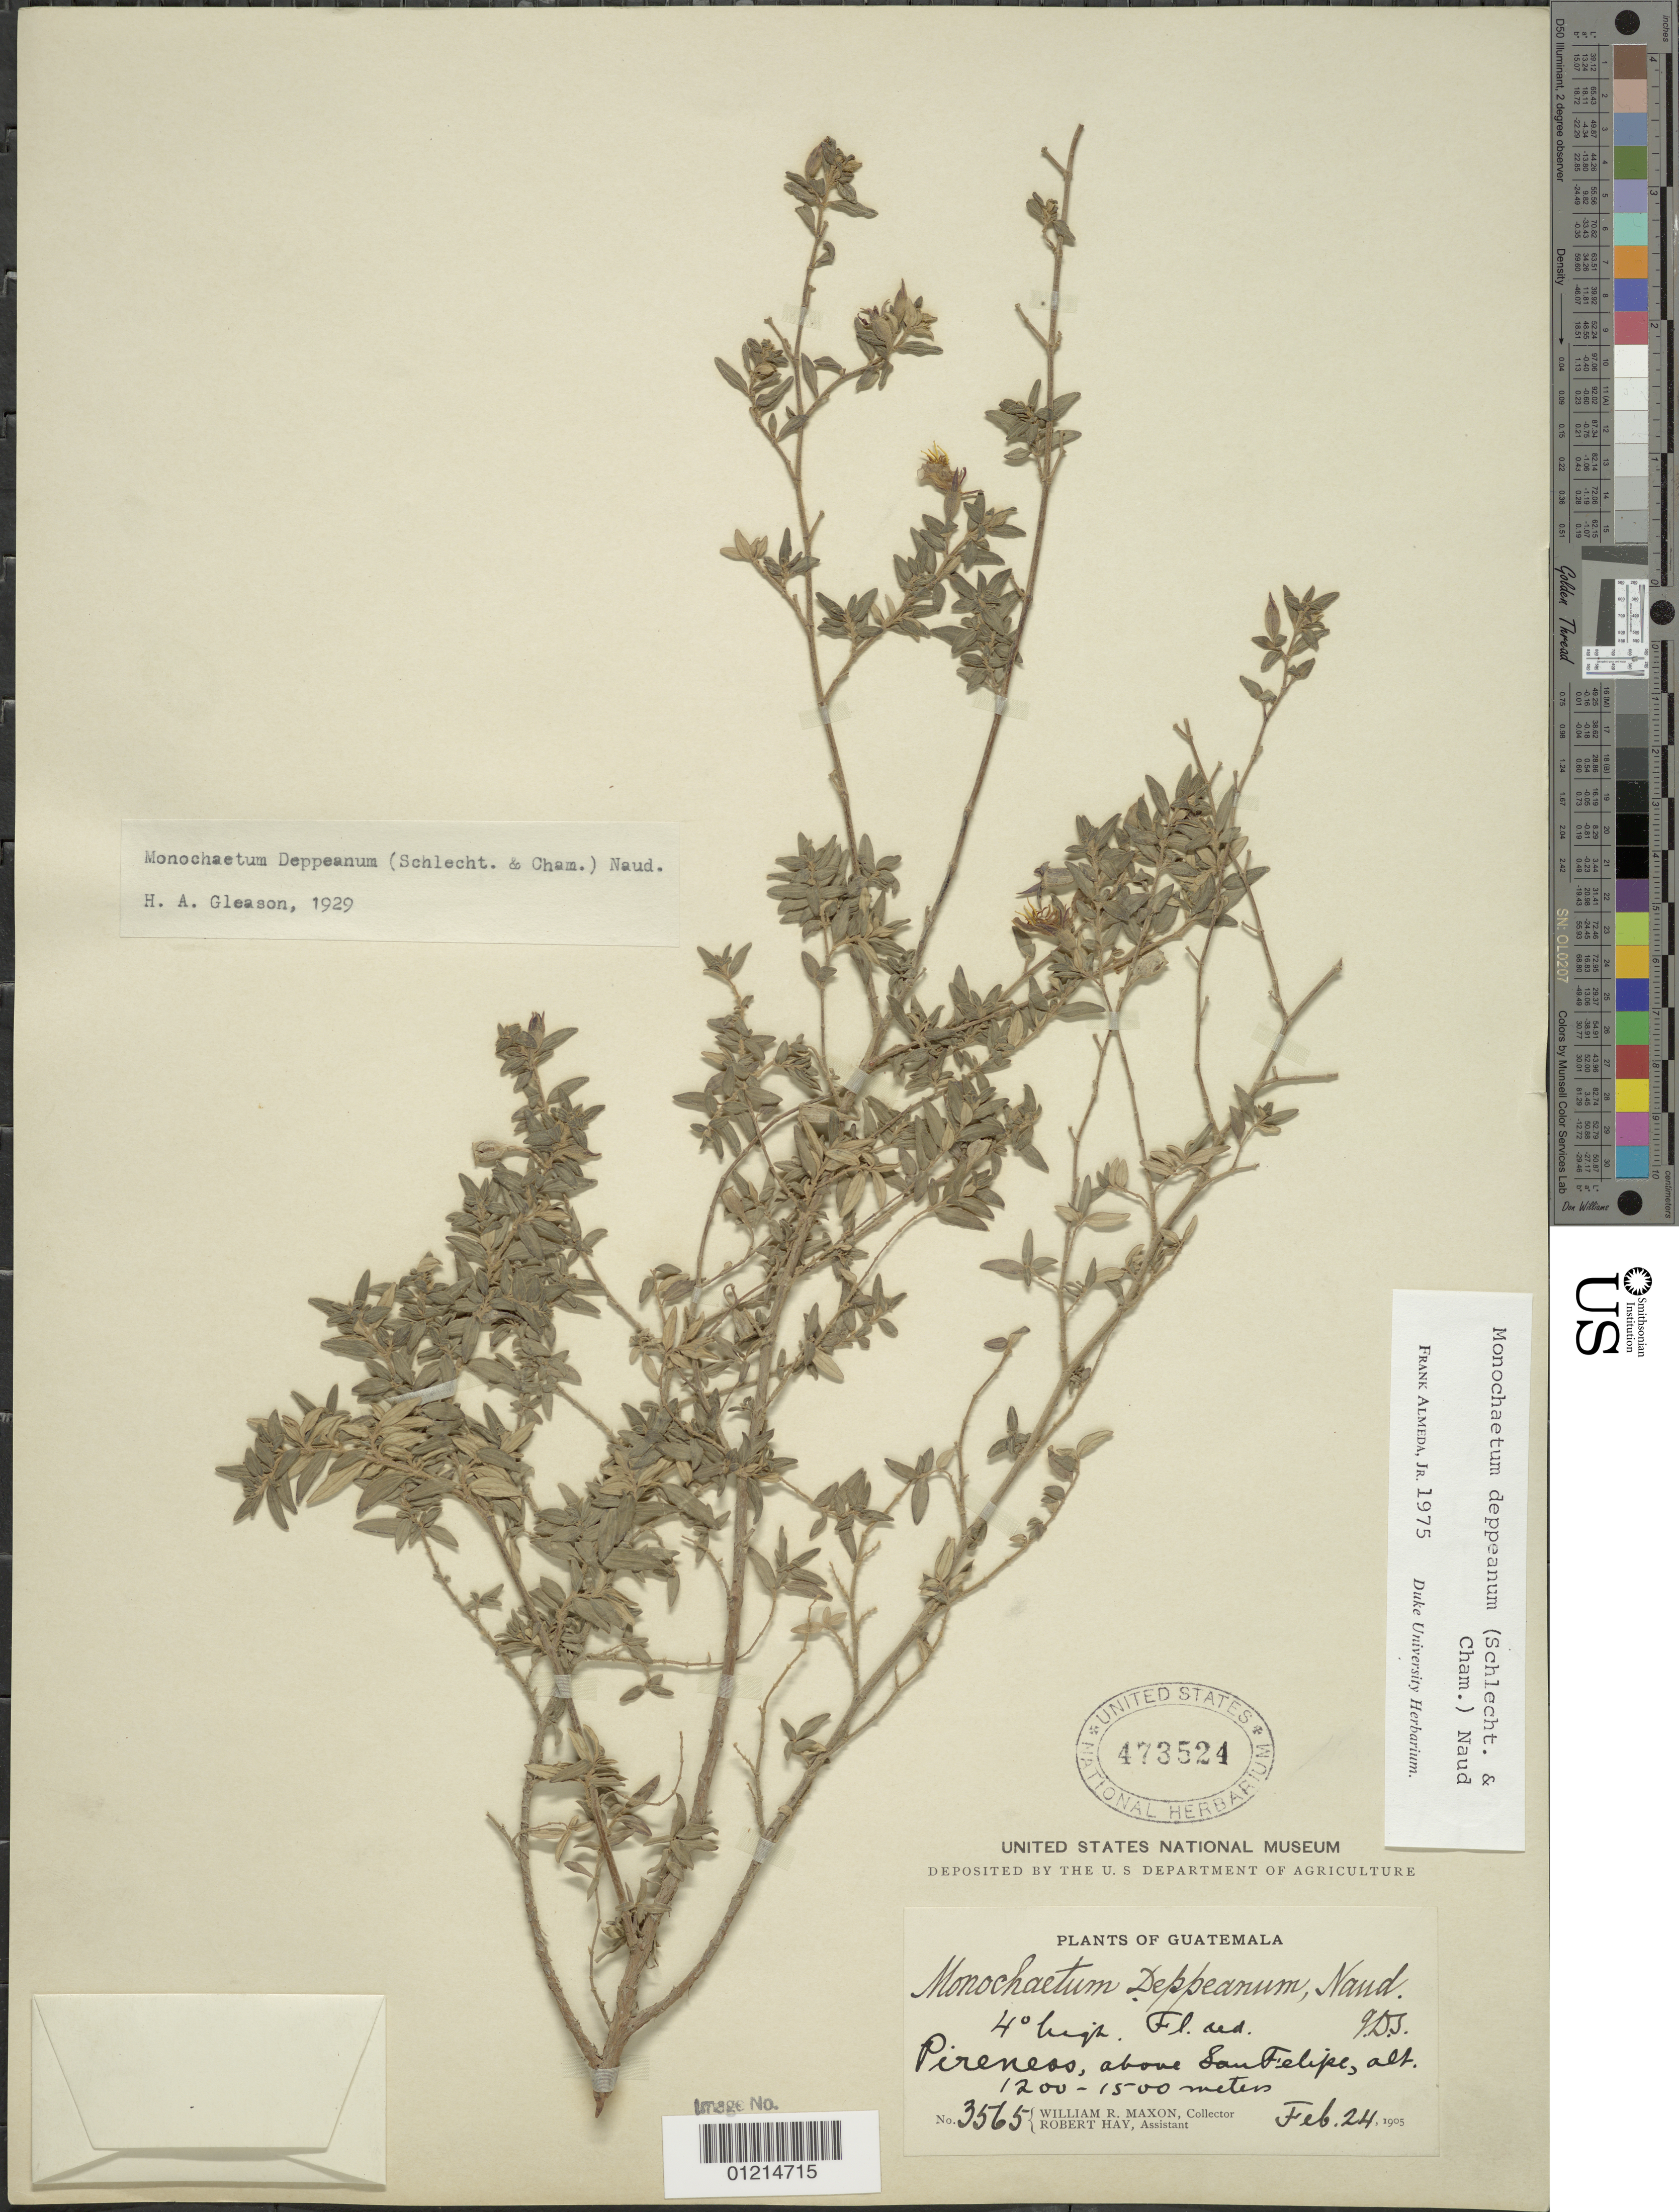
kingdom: Plantae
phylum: Tracheophyta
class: Magnoliopsida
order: Myrtales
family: Melastomataceae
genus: Monochaetum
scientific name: Monochaetum deppeanum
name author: (Schltdl. & Cham.) Naudin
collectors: W. R. Maxon & R. Hay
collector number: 3565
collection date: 1905-02-24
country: Guatemala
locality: Pireneos, above San Felipe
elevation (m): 1200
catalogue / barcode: US 473524